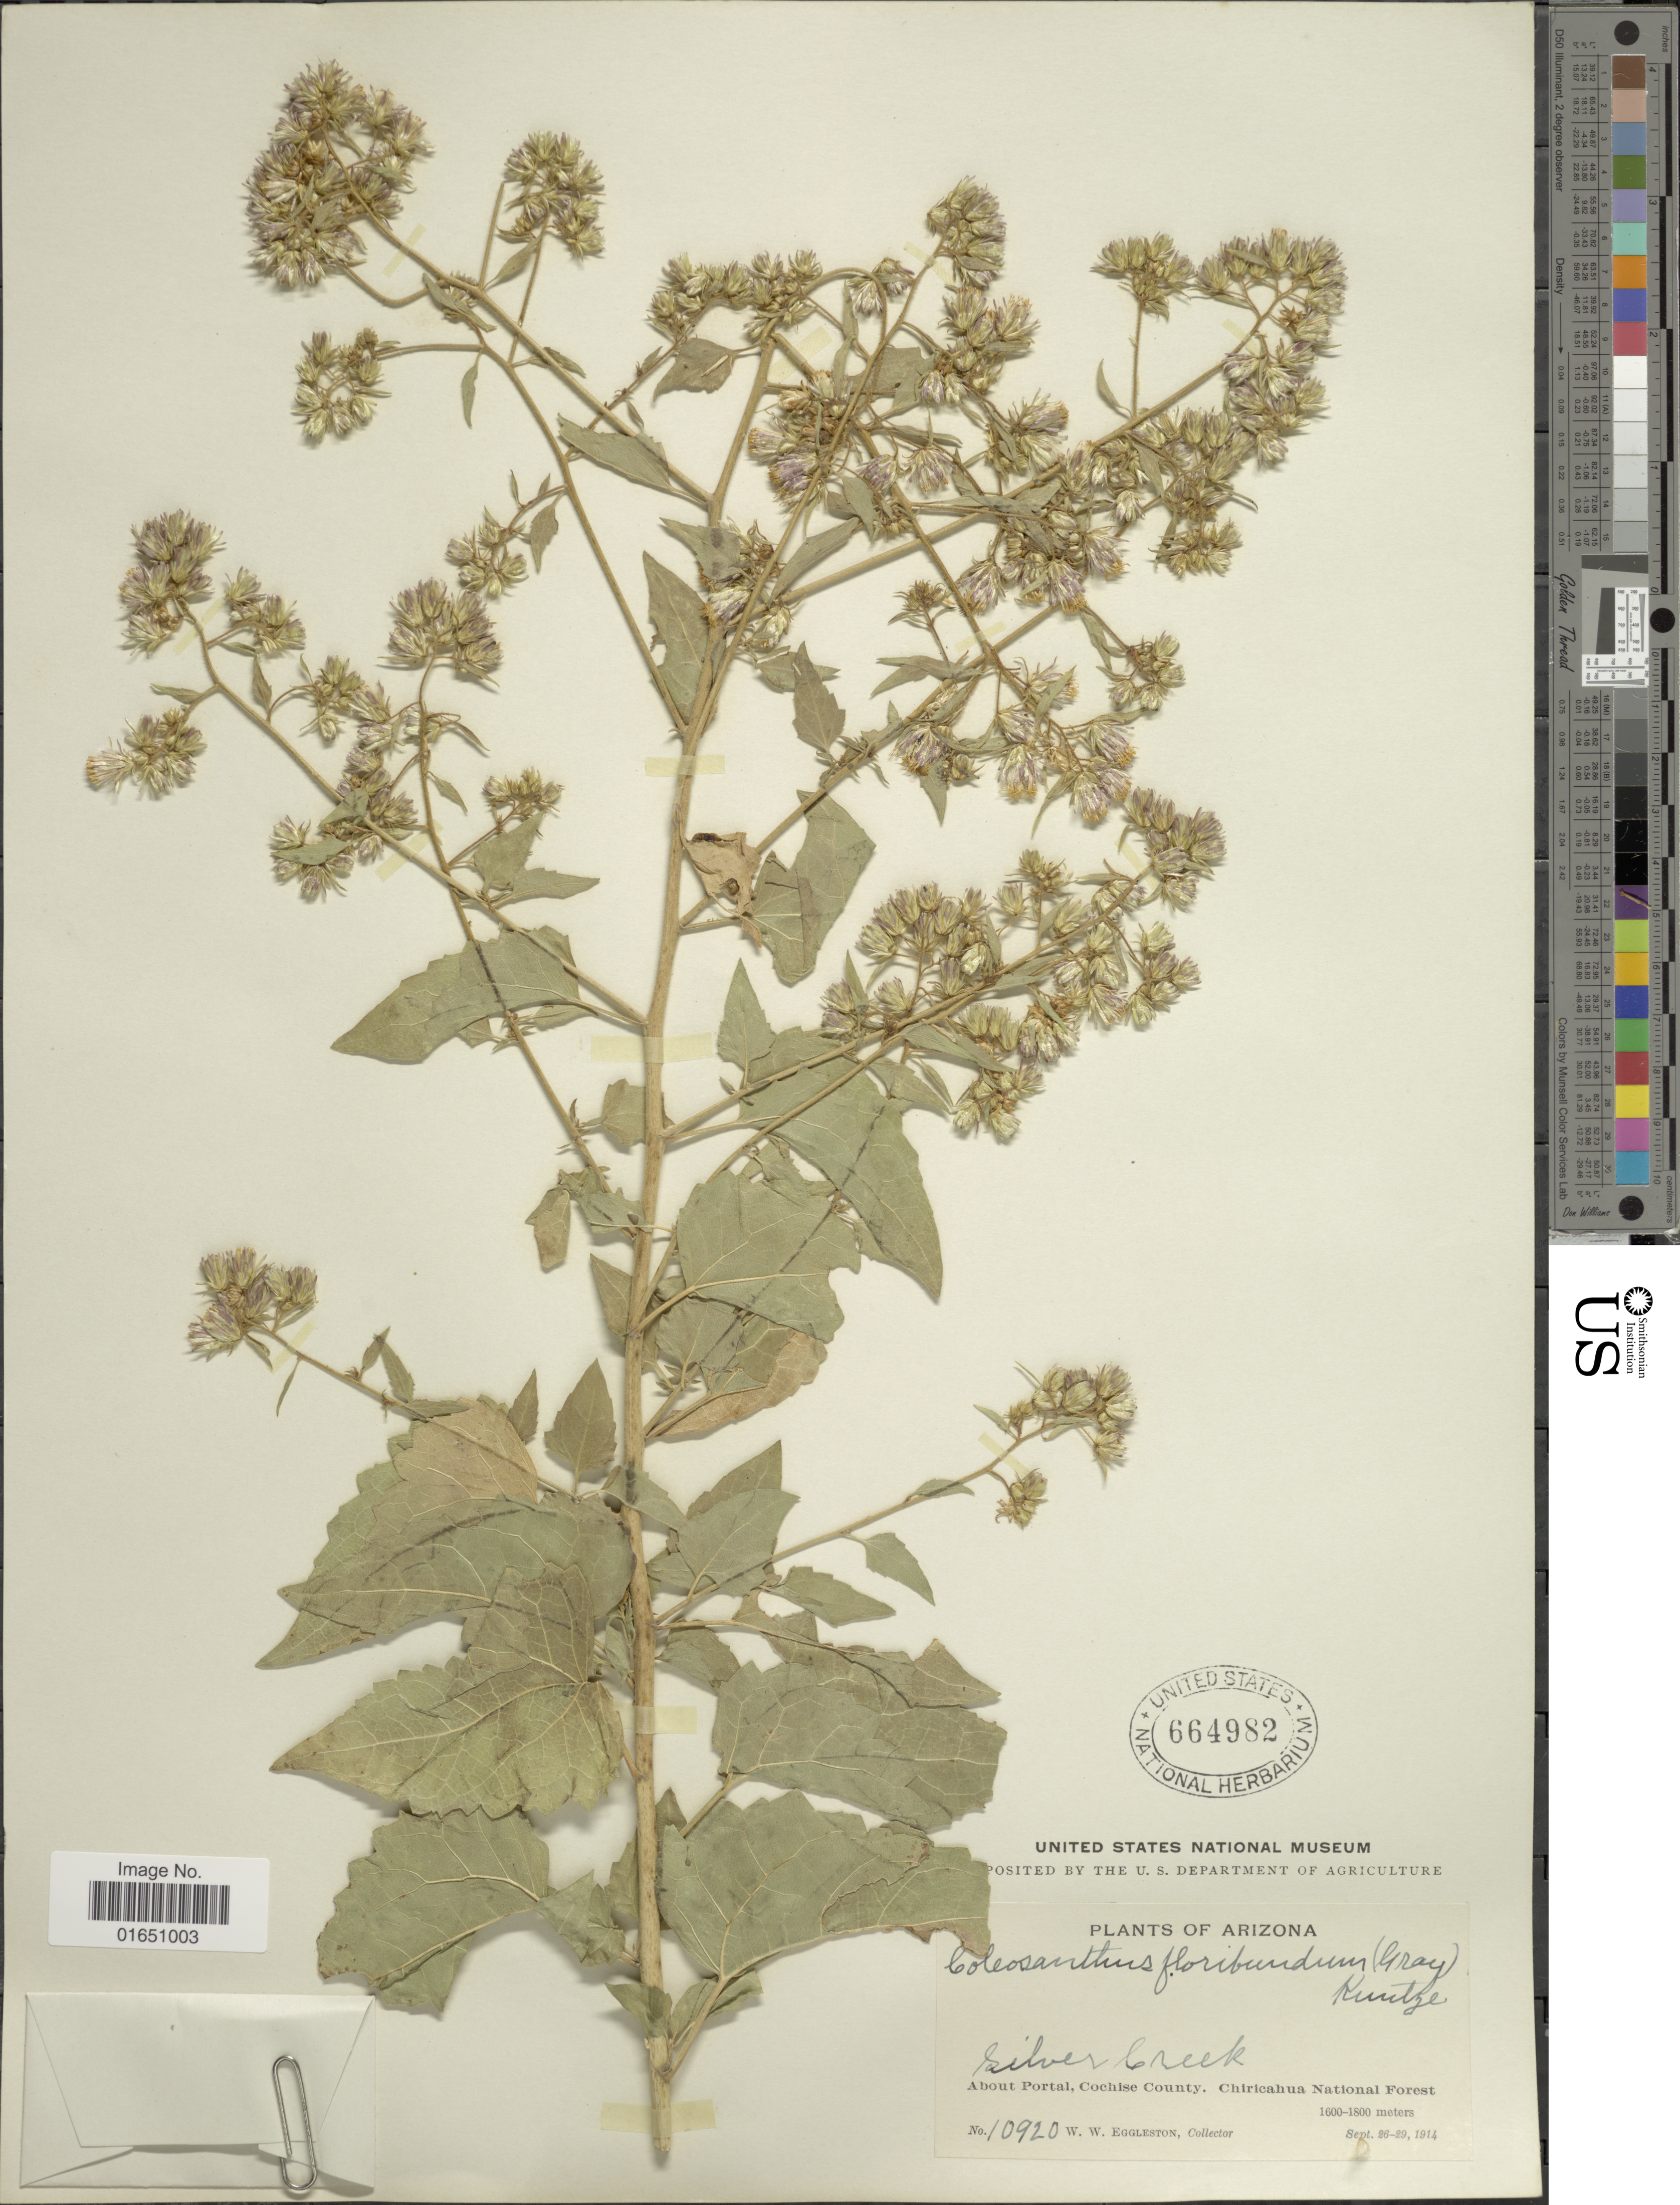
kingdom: Plantae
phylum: Tracheophyta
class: Magnoliopsida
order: Asterales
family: Asteraceae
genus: Brickellia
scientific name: Brickellia floribunda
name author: A. Gray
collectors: W. W. Eggleston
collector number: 10920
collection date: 1914-09-26/1914-09-29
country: United States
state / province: Arizona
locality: Silver Creek, About Portal, Cochise County, Chirichua National Forest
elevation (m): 1600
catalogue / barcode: US 664982